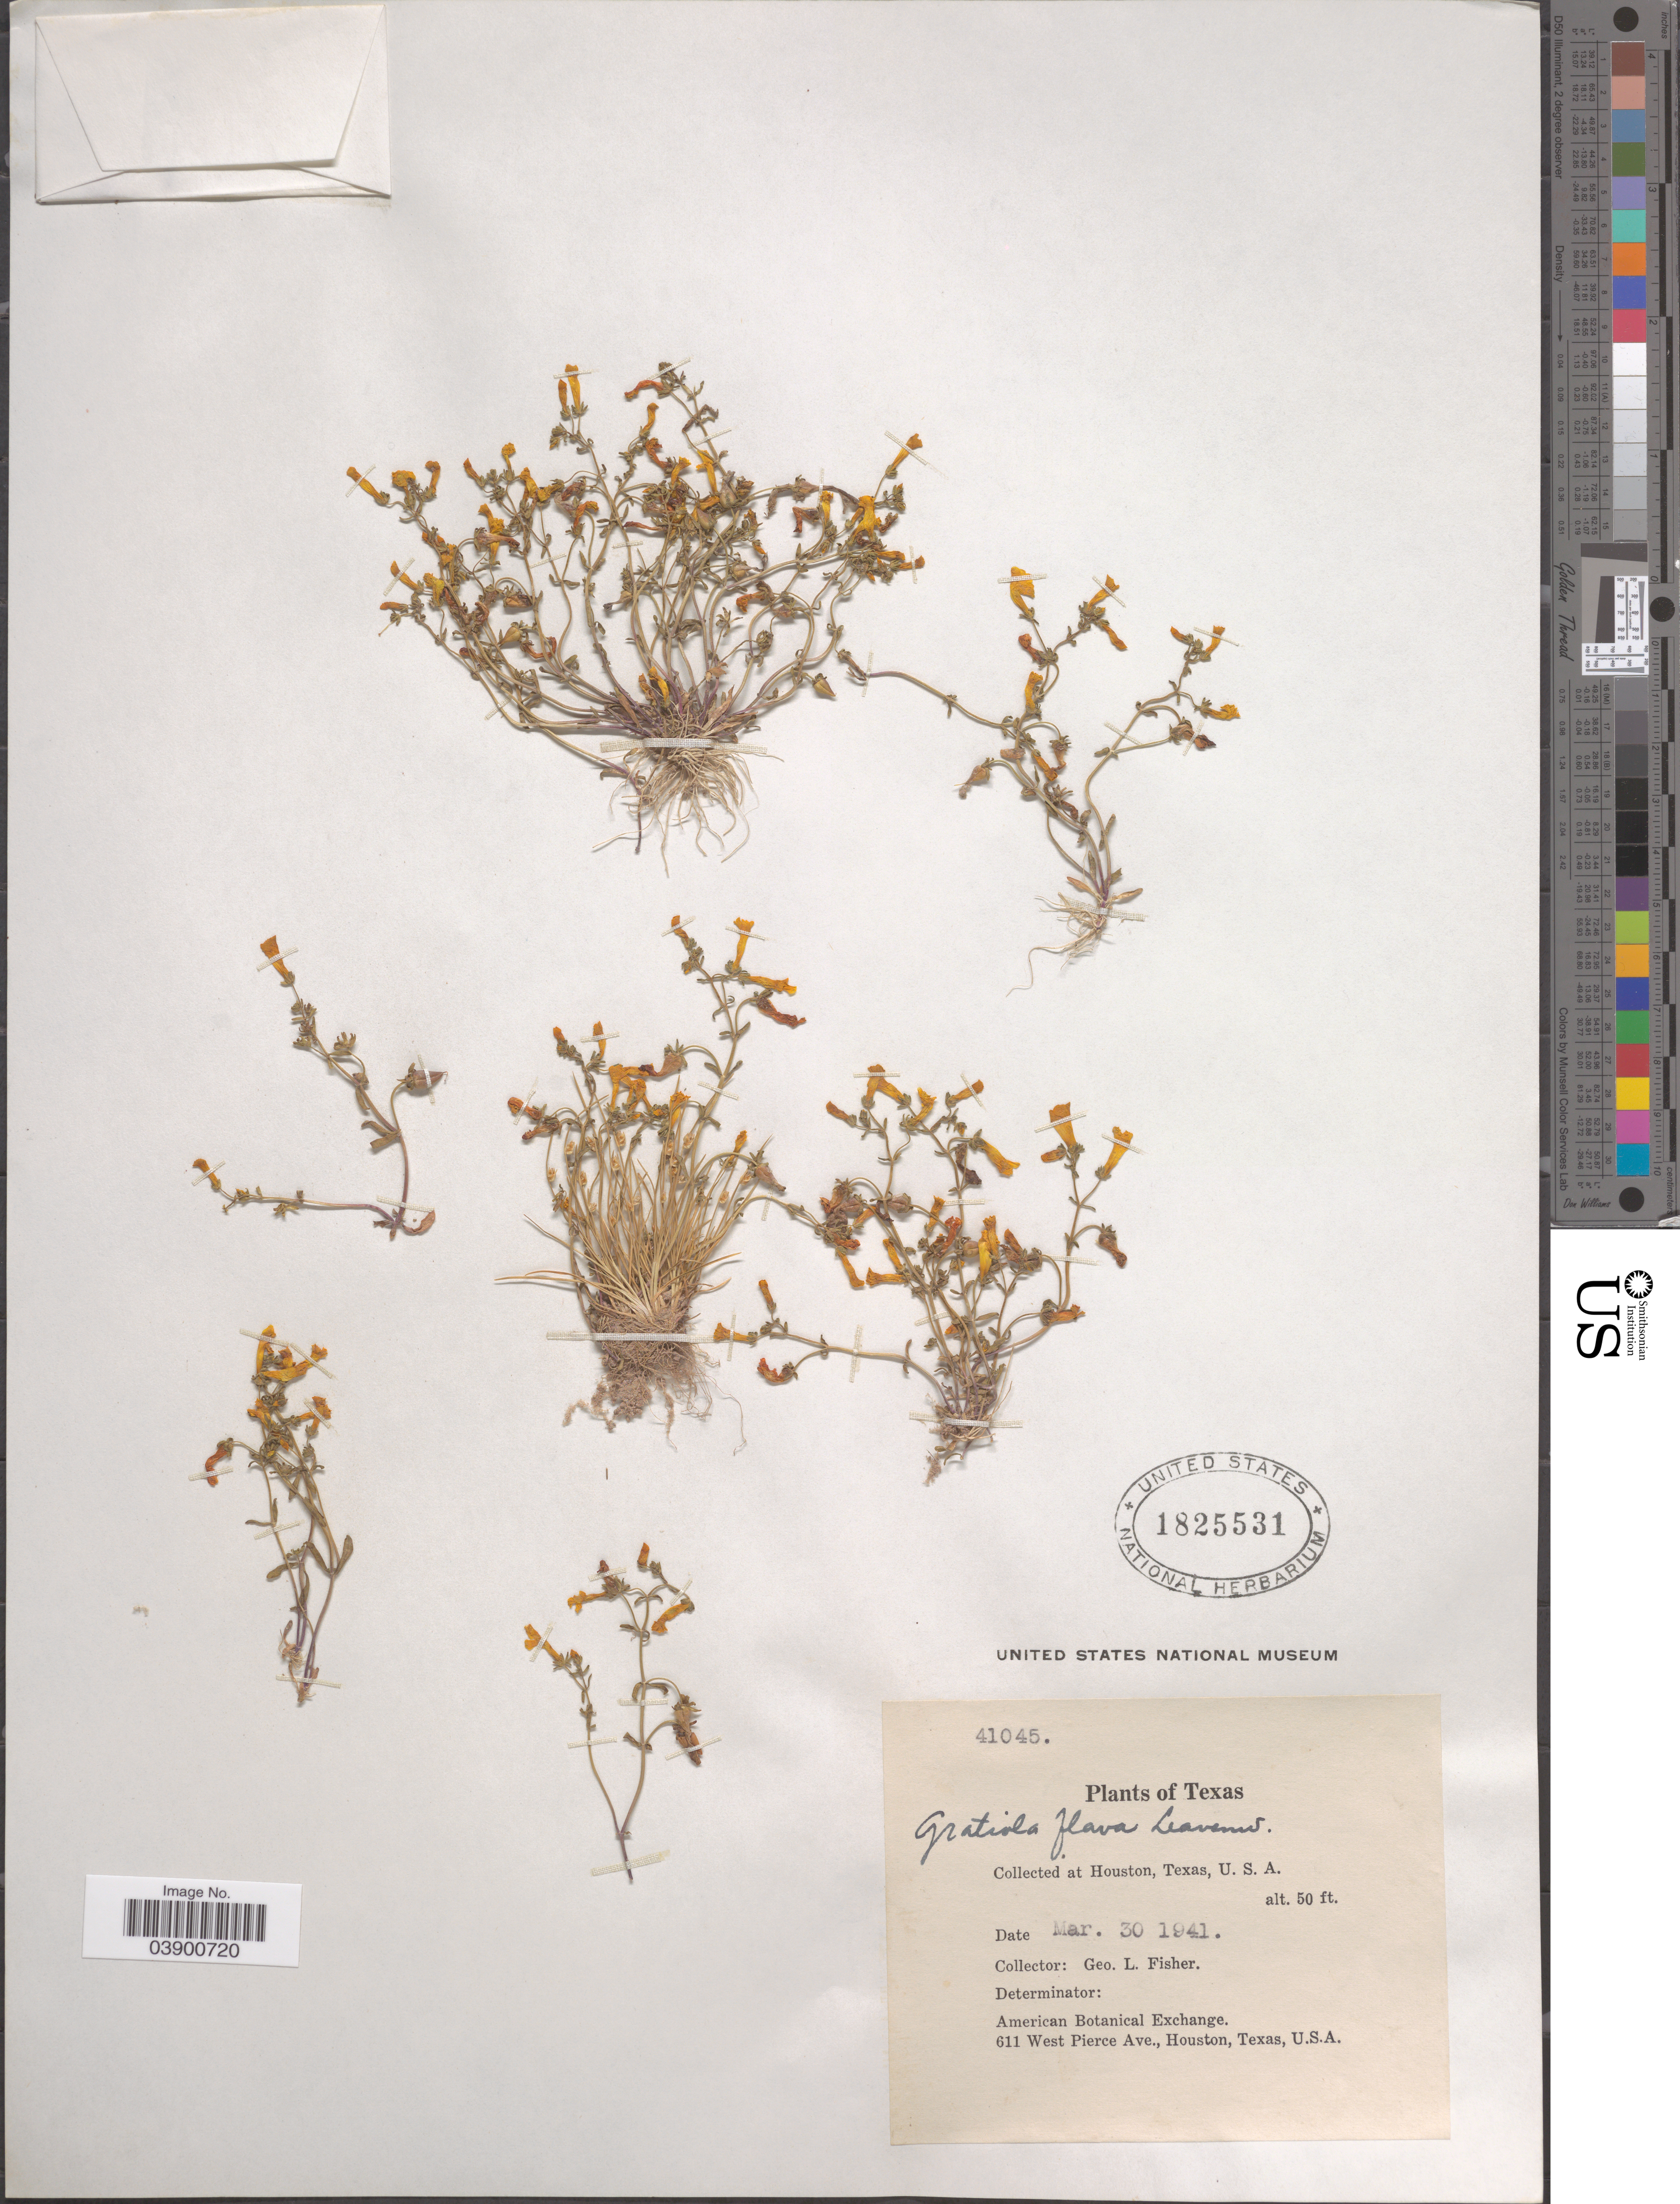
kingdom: Plantae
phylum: Tracheophyta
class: Magnoliopsida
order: Lamiales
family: Plantaginaceae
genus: Gratiola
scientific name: Gratiola flava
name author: Leavenw. ex Pennell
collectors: G. L. Fisher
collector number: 41045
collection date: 1941-03-30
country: United States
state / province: Texas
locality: Houston.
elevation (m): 15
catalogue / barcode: US 1825531